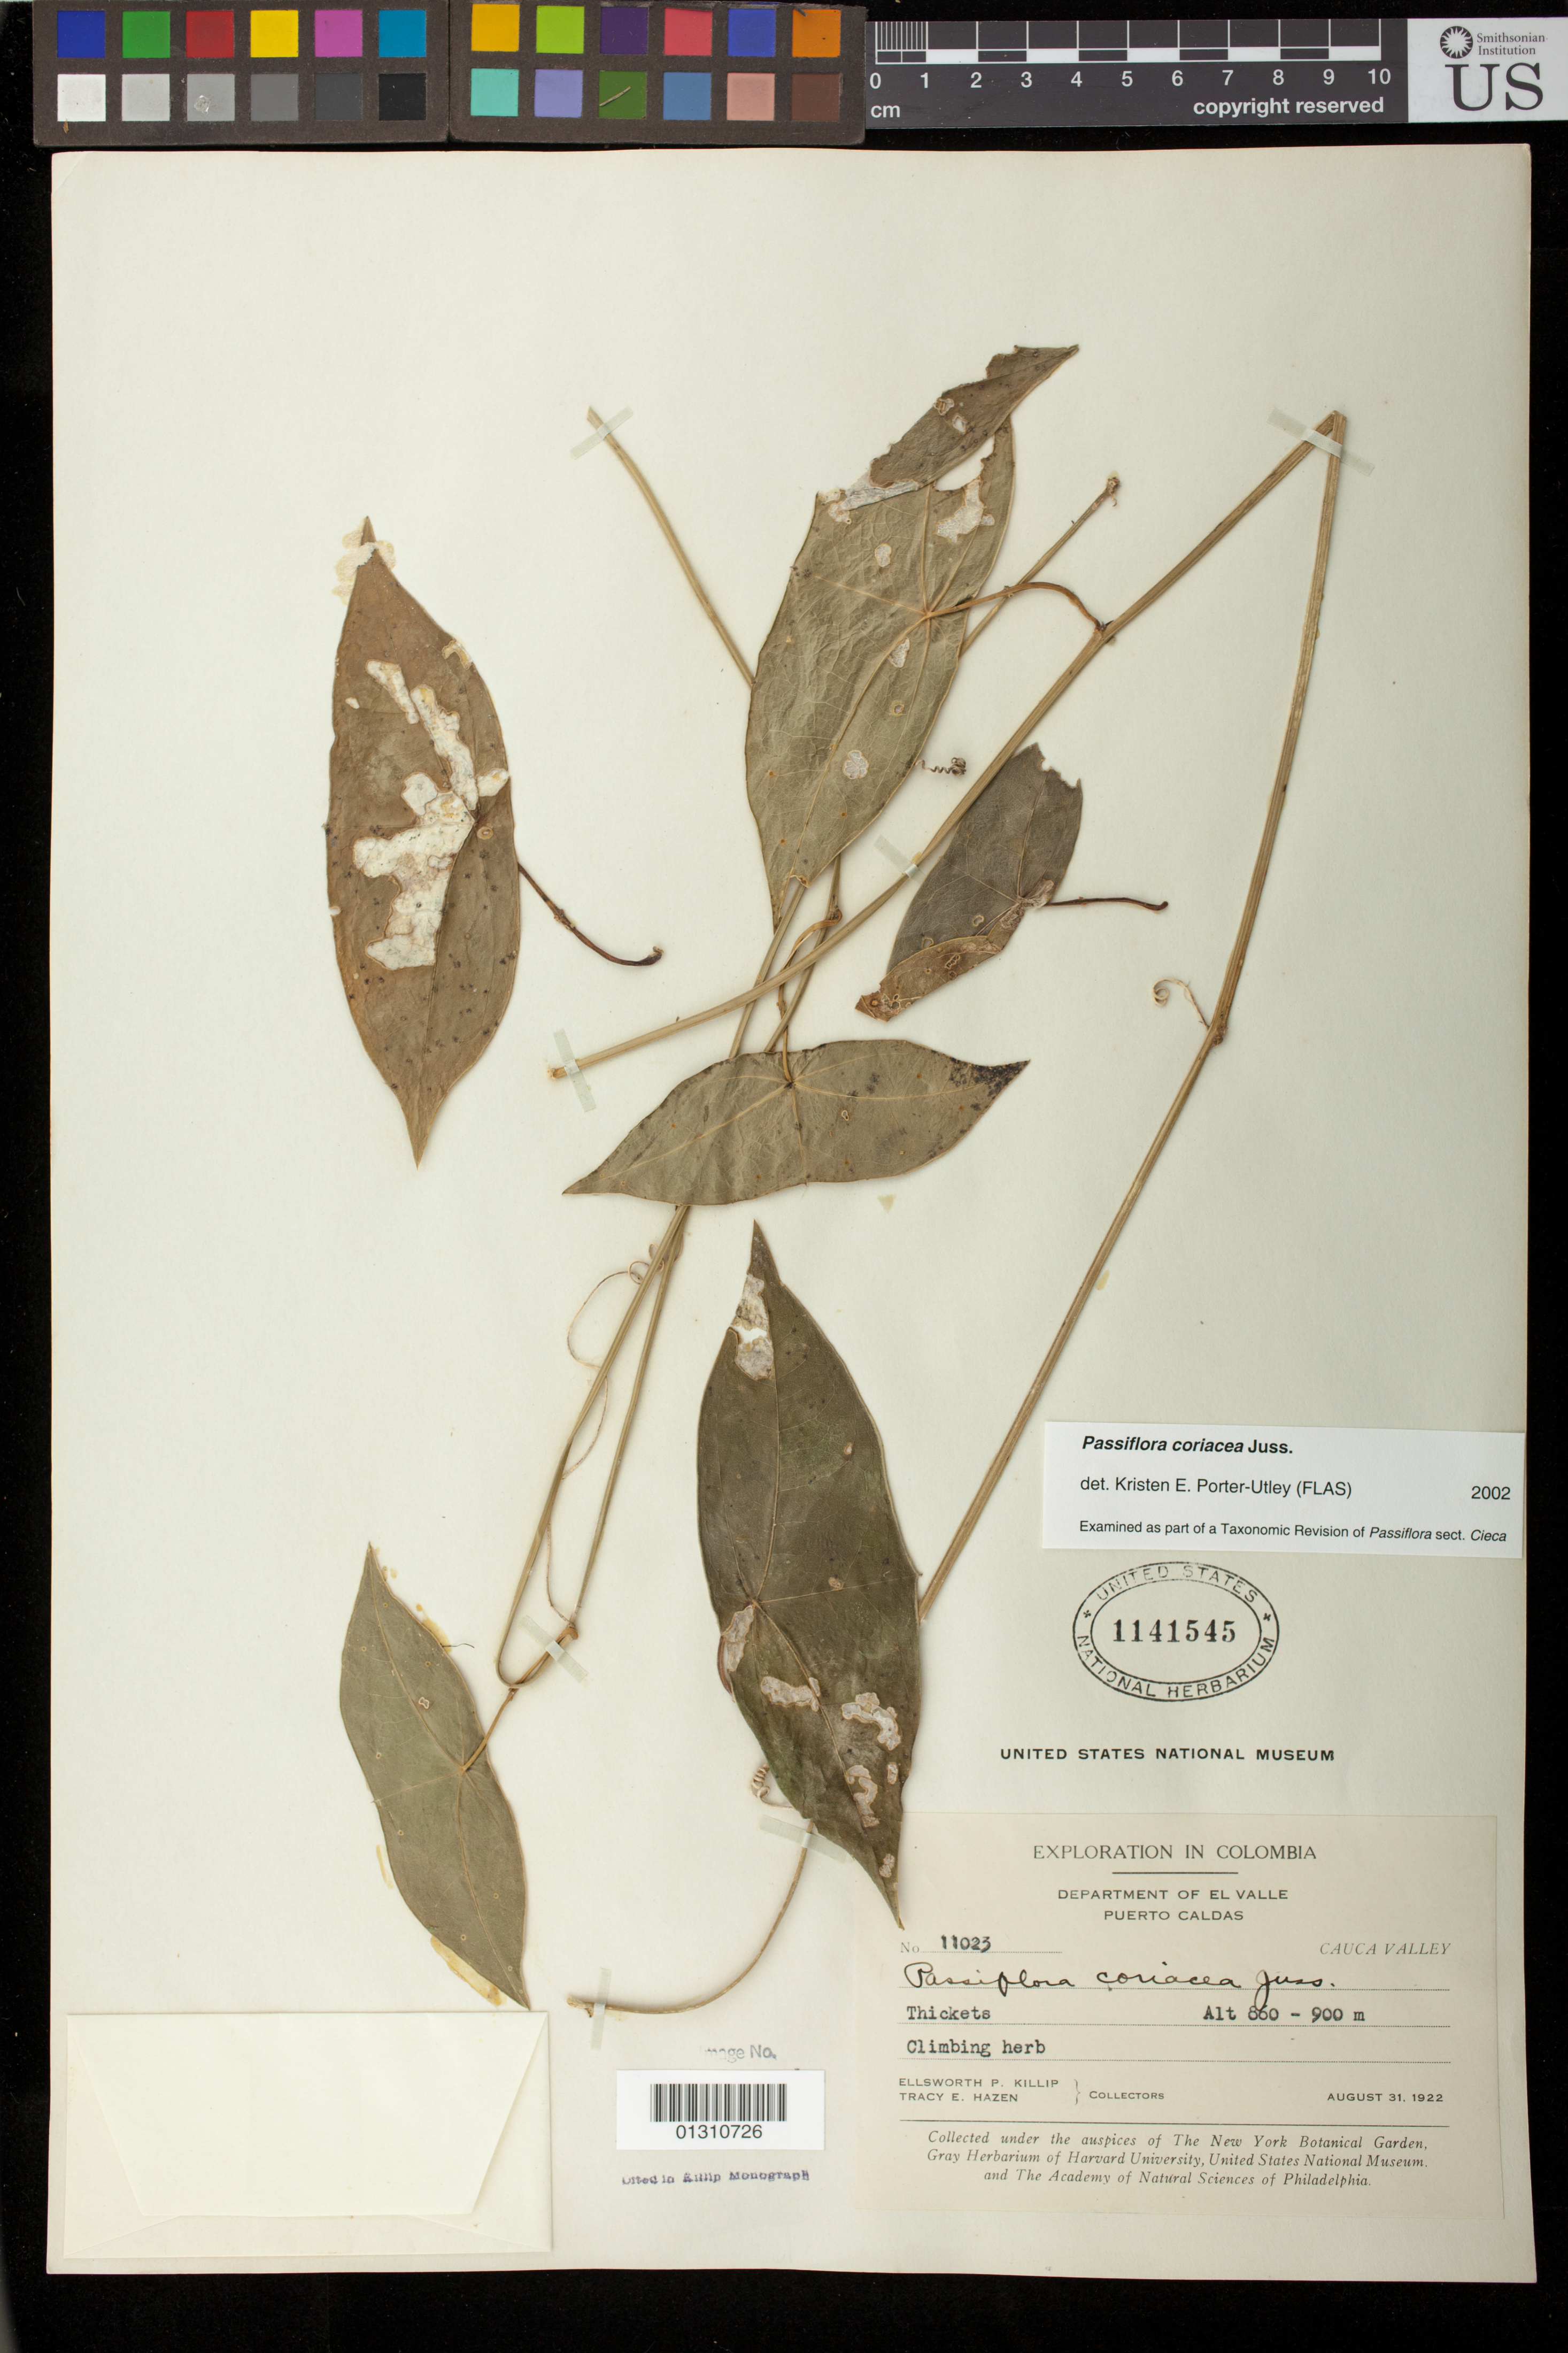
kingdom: Plantae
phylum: Tracheophyta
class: Magnoliopsida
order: Malpighiales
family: Passifloraceae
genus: Passiflora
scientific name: Passiflora coriacea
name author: A. Juss.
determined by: Porter-Utley, Kristen E.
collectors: E. P. Killip & T. E. Hazen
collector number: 11023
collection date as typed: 31 Aug 1922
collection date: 1922-08-31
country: Colombia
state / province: Valle del Cauca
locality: Puerto Caldas, Cauca Valley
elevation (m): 860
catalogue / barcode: US 1141545